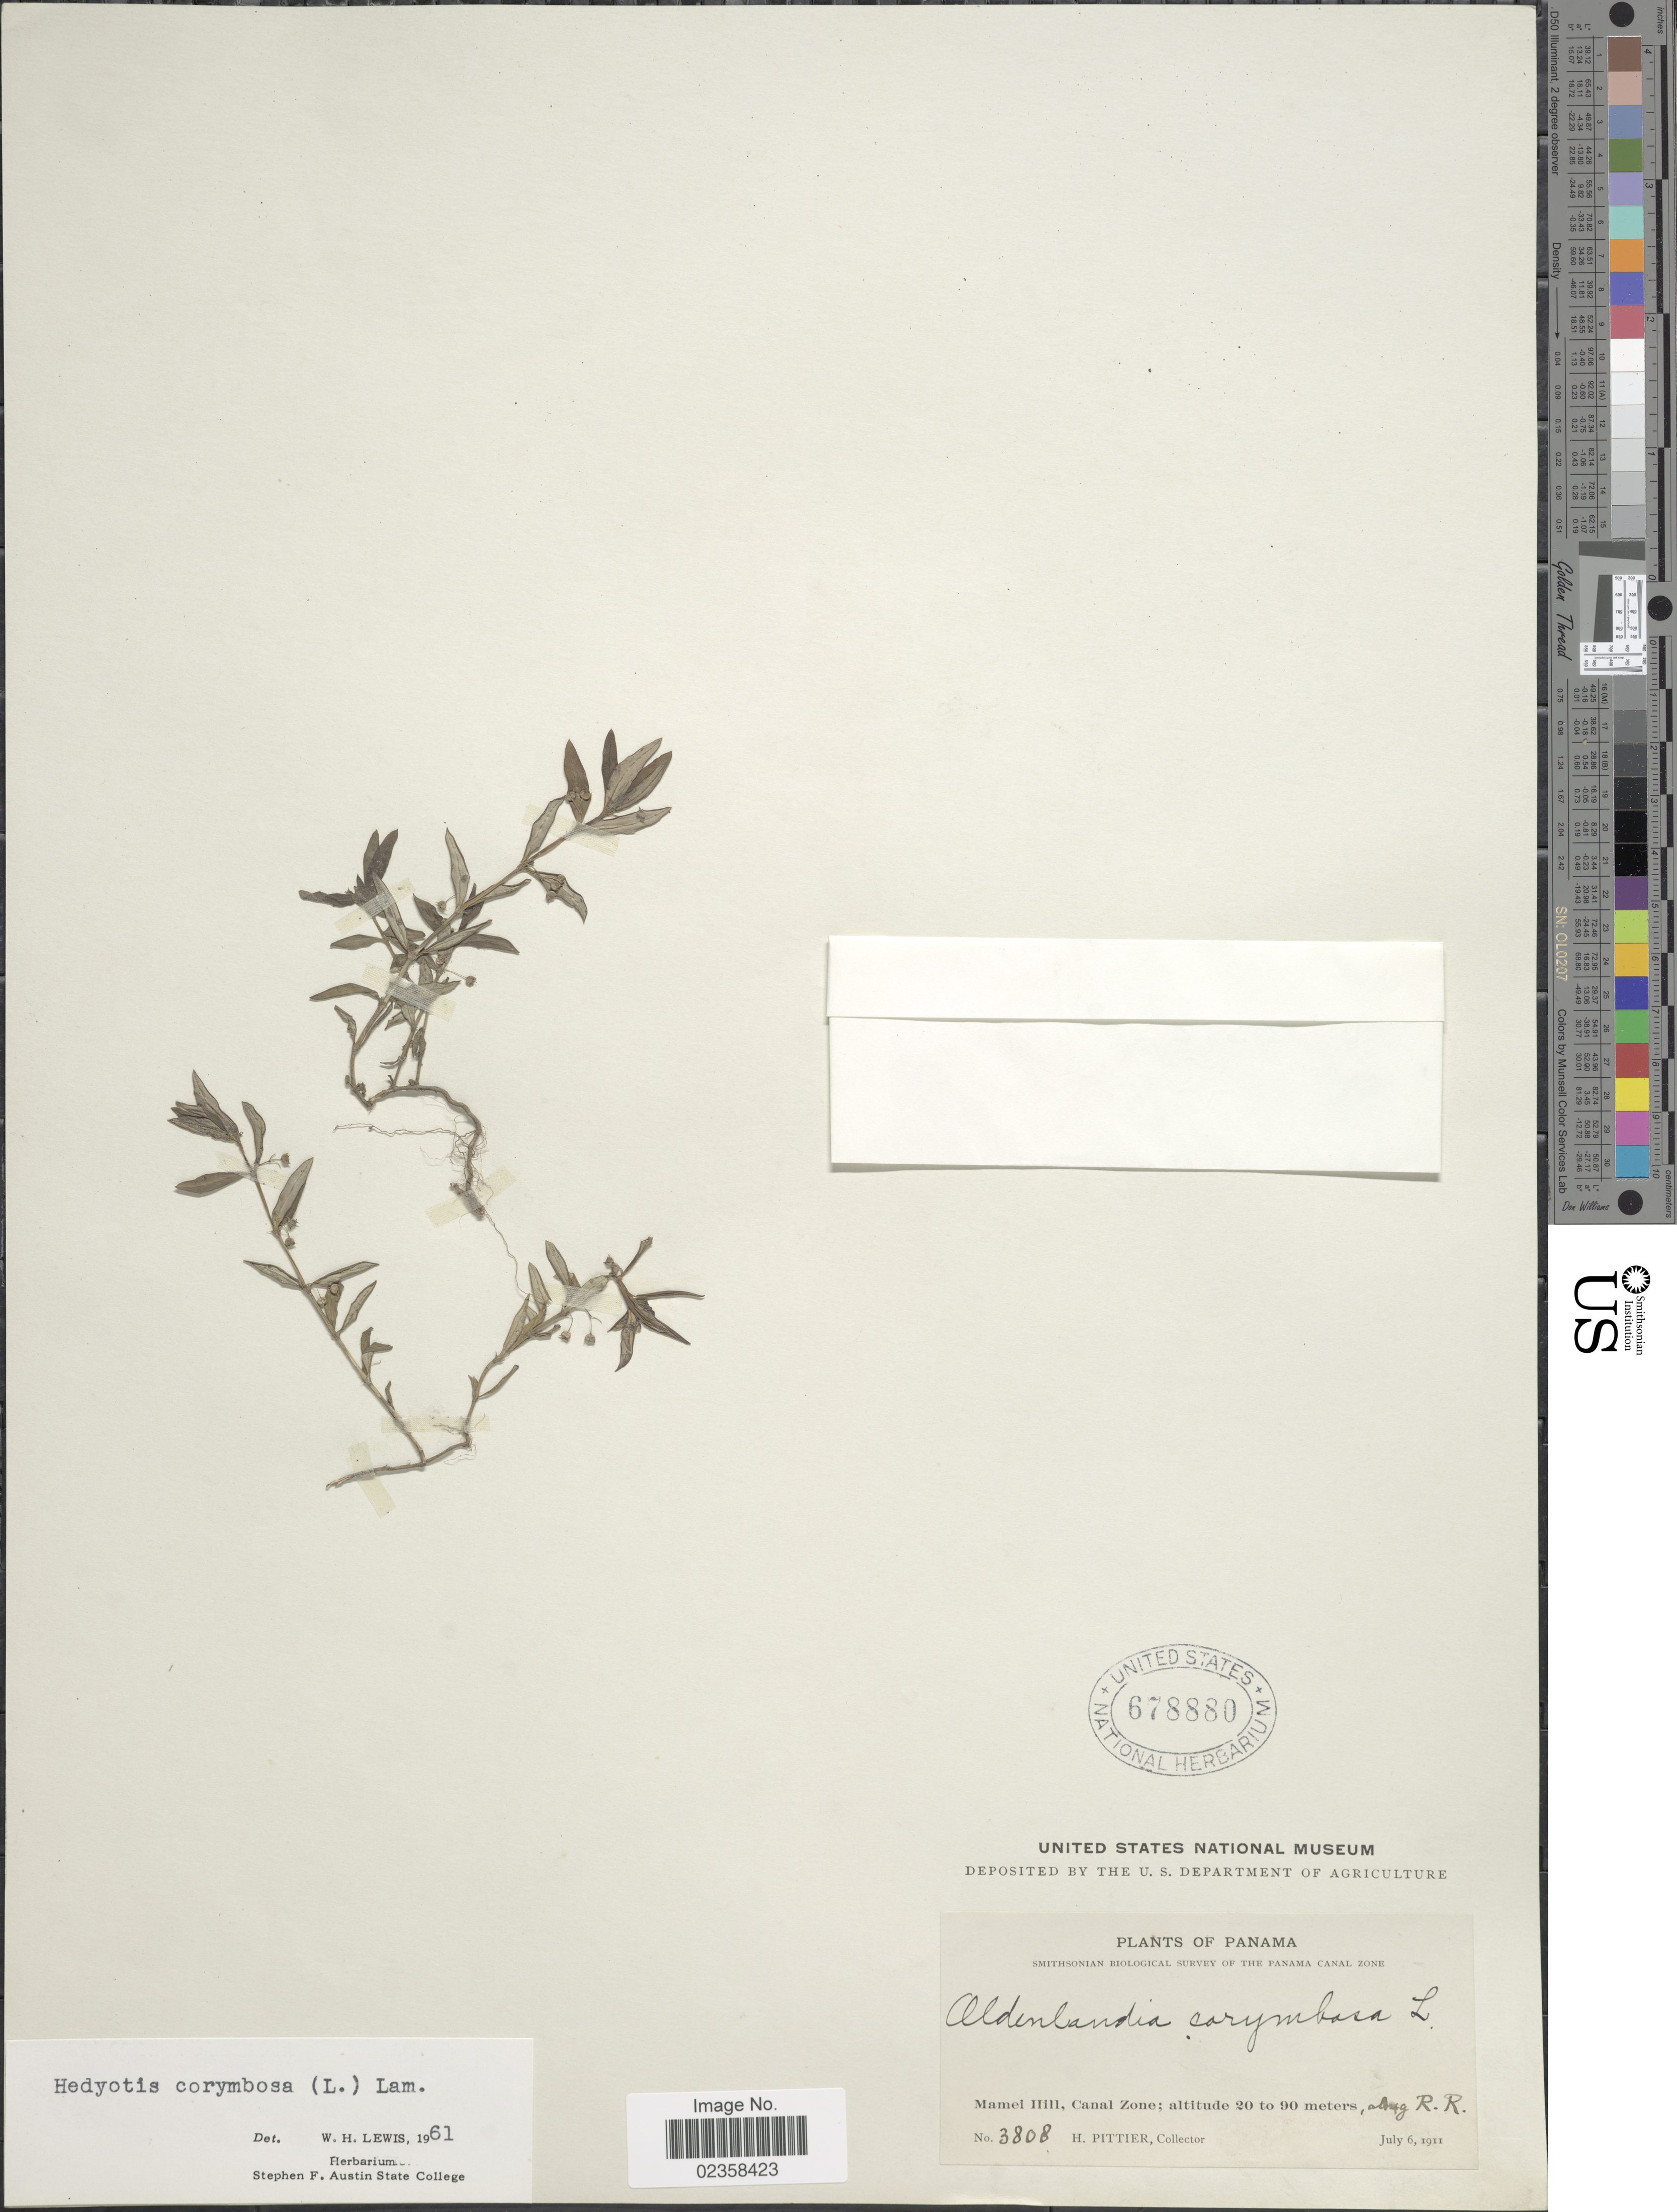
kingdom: Plantae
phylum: Tracheophyta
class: Magnoliopsida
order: Gentianales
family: Rubiaceae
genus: Oldenlandia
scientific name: Oldenlandia corymbosa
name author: L.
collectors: H. F. Pittier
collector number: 3808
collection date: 1911-07-06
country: Panama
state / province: Colón / Panamá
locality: Mamei Hill, along R.R. , Canal Zone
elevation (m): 20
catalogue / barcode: US 678880